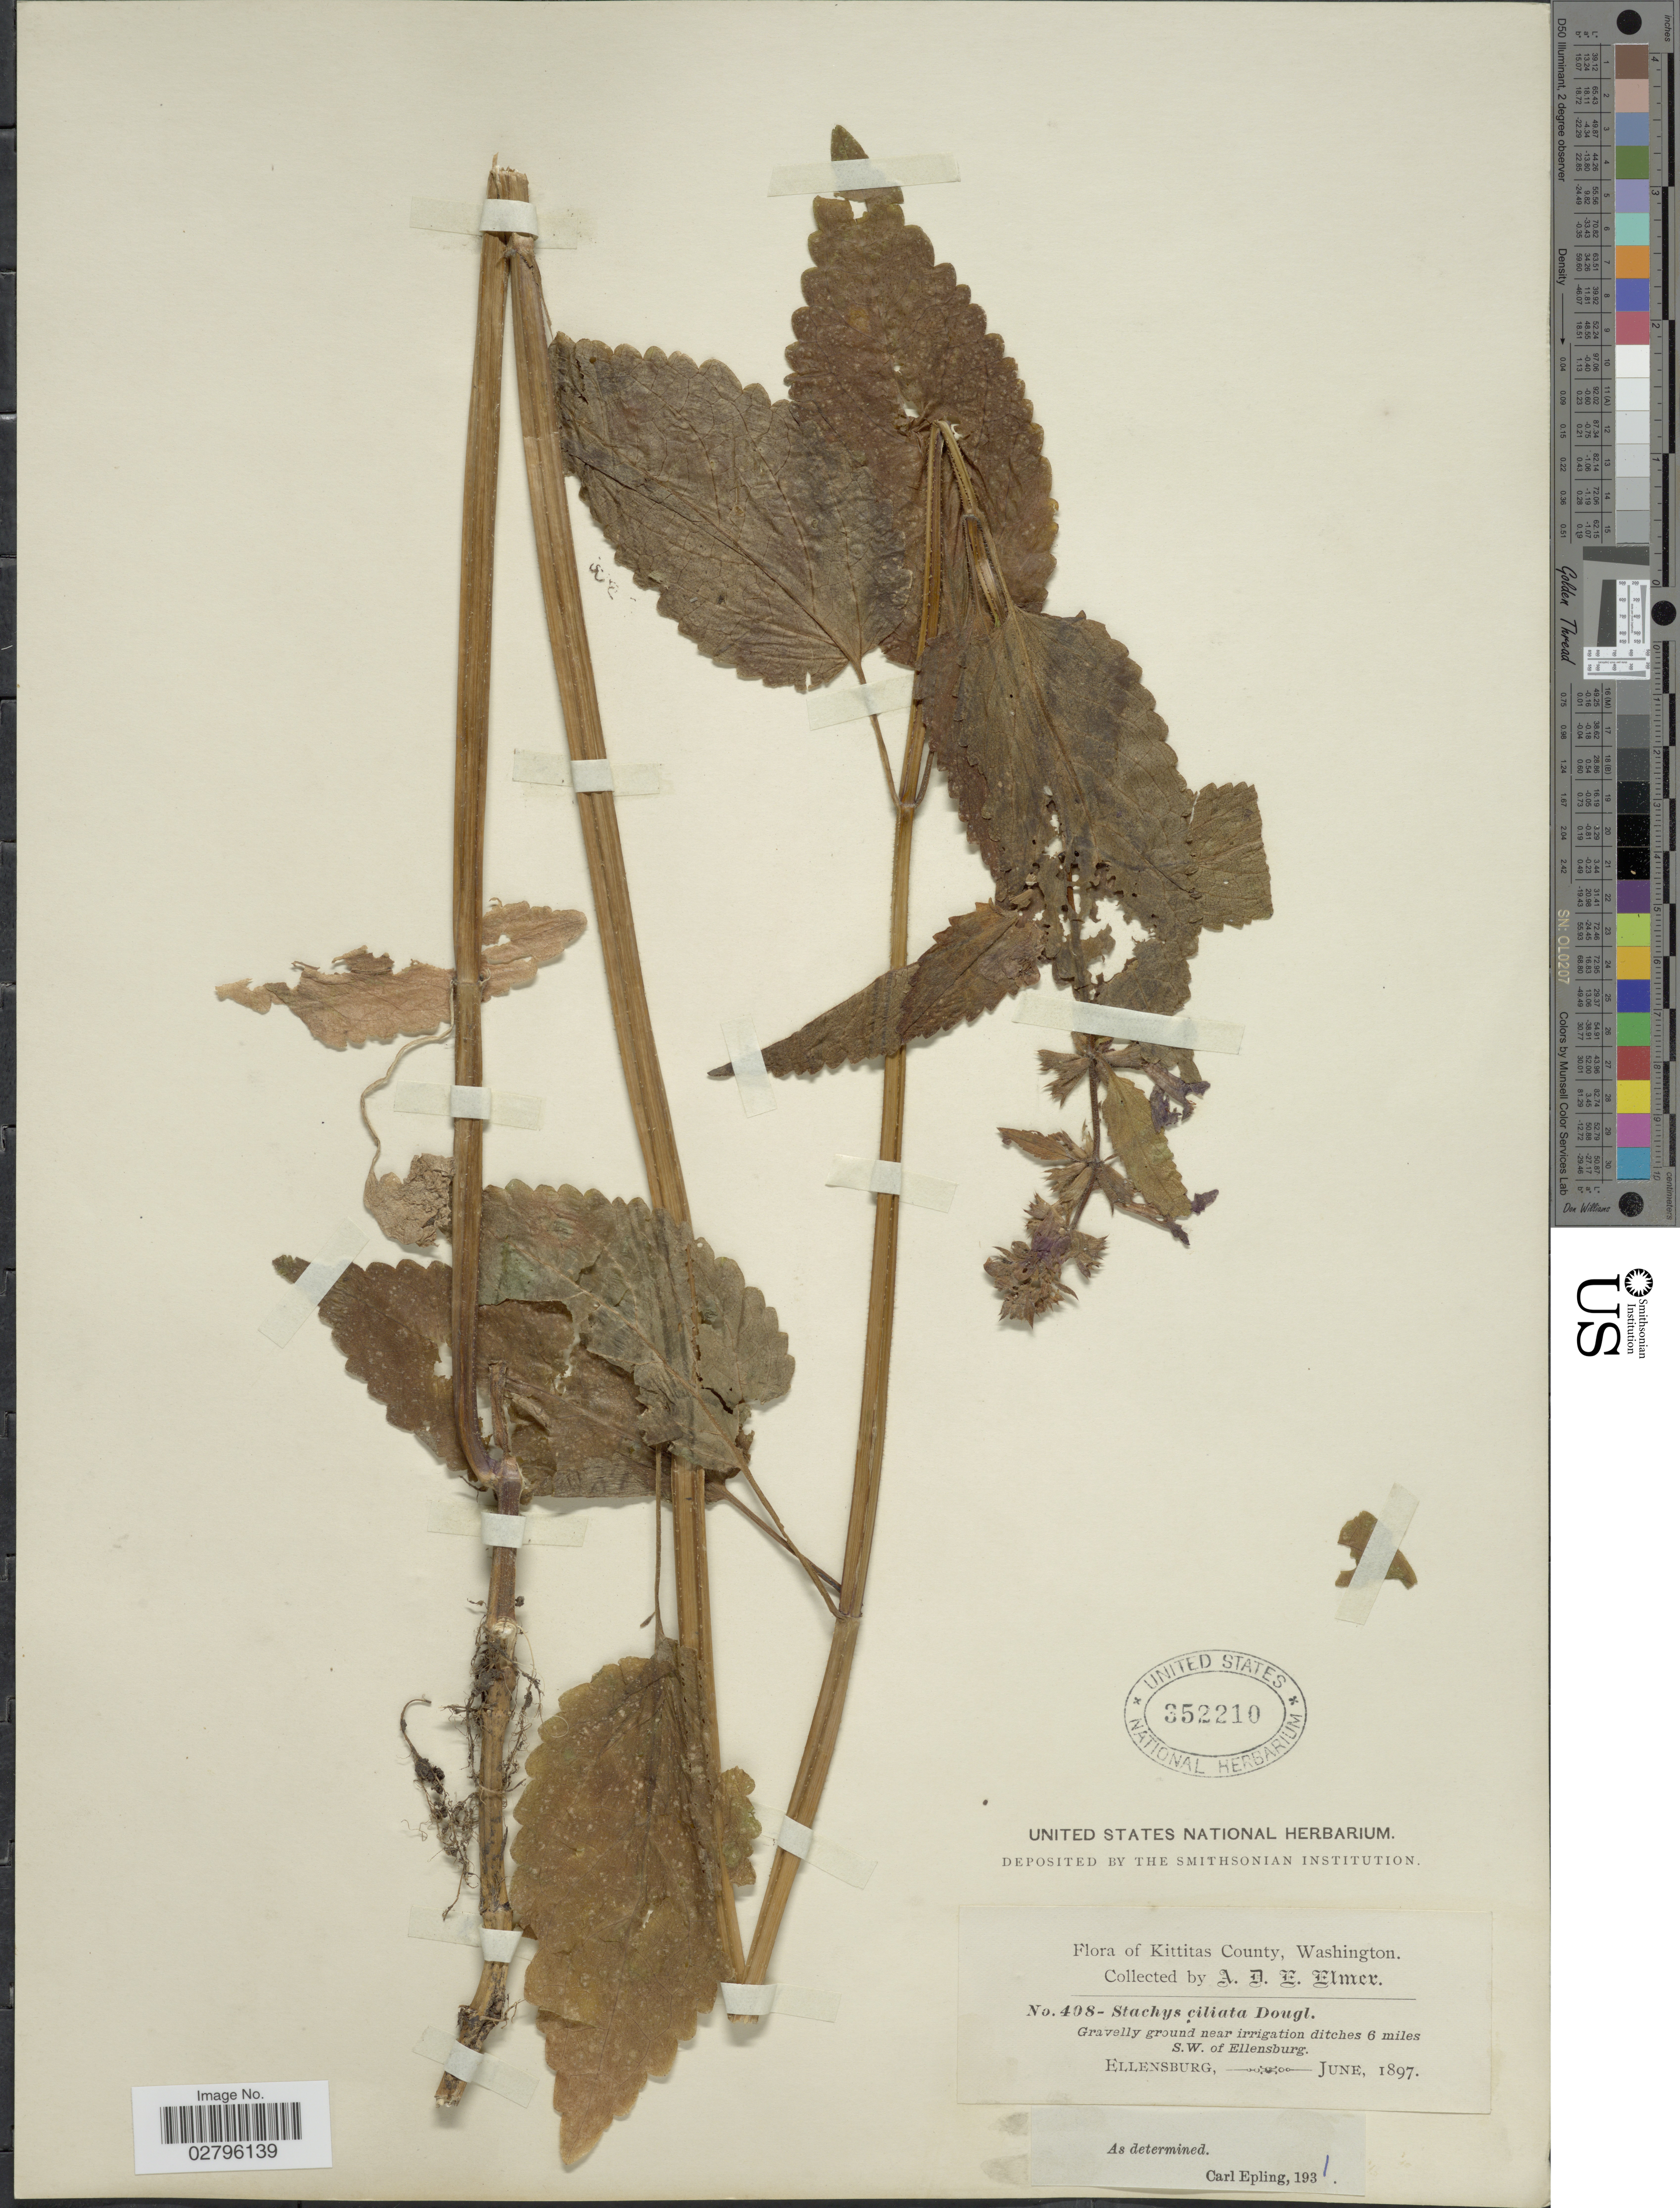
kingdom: Plantae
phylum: Tracheophyta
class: Magnoliopsida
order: Lamiales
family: Lamiaceae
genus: Stachys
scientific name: Stachys ciliata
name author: Douglas ex Benth.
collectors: A. D. E. Elmer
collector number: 408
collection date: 1897-06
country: United States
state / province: Washington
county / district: Kittitas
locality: Kittitas County, Gravelly ground near irrigation ditches 6 miles, S.W. of Ellensburg. Ellensburg.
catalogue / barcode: US 352210